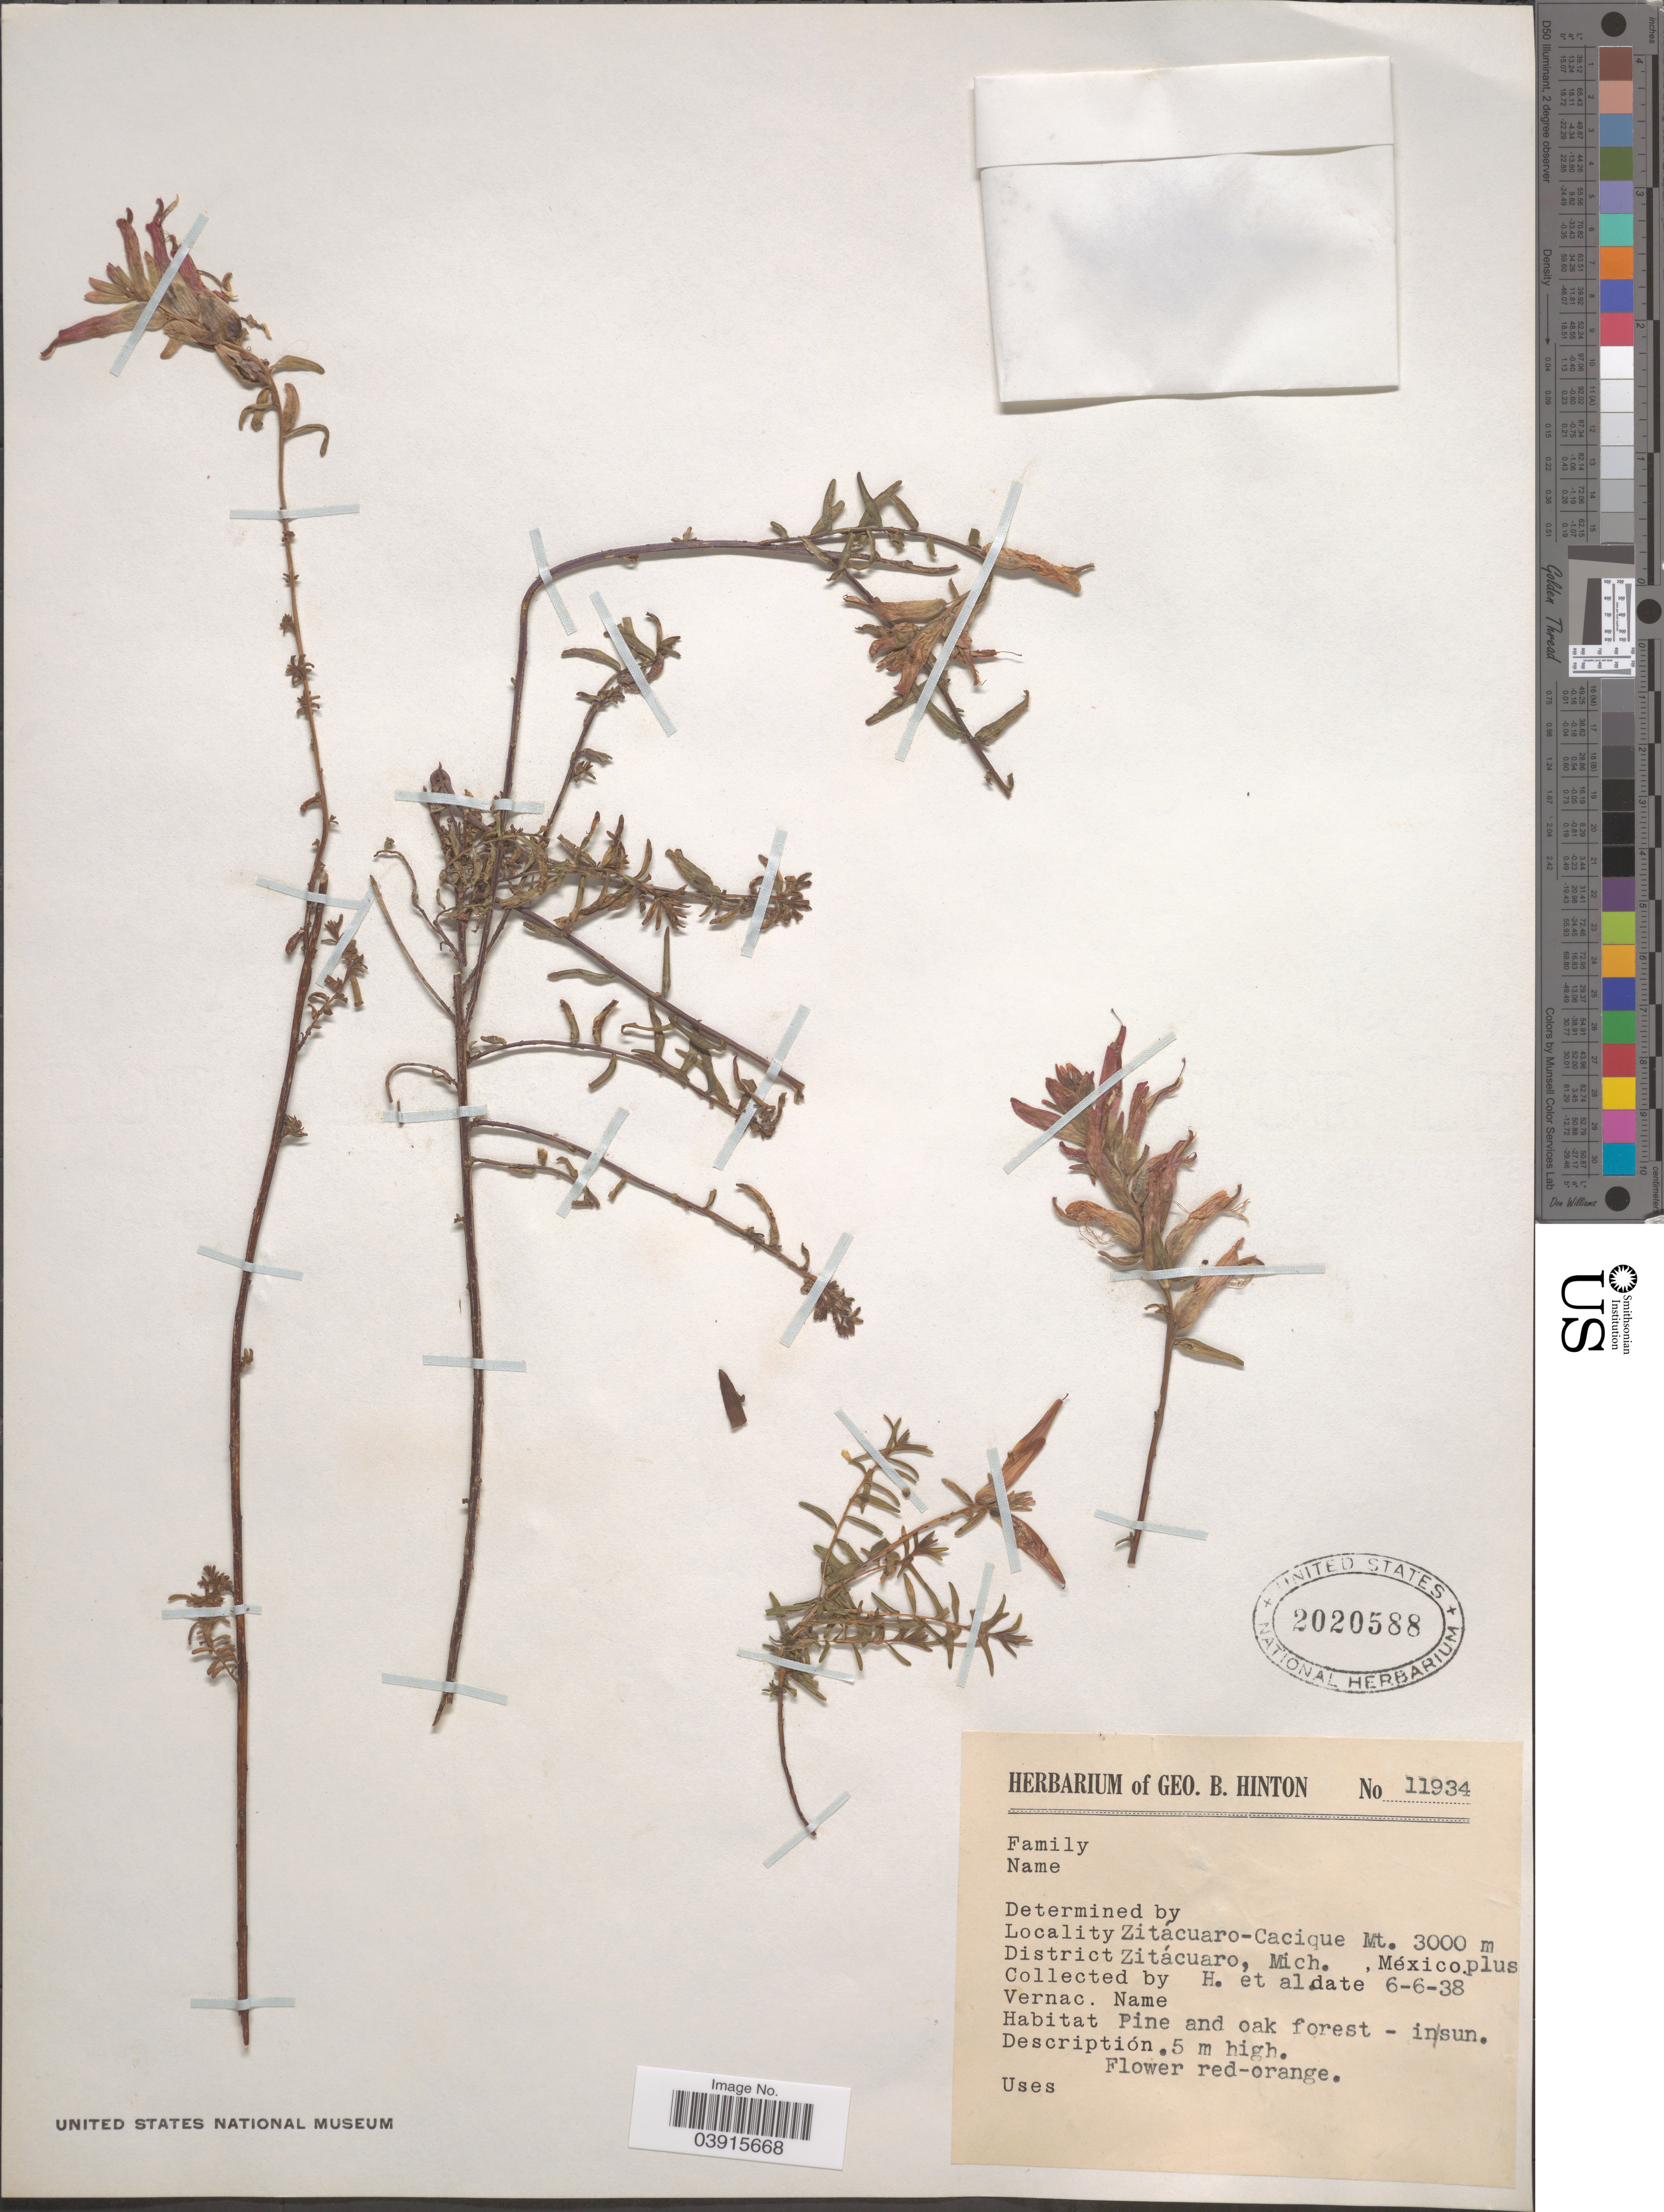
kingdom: Plantae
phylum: Tracheophyta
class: Magnoliopsida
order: Lamiales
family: Orobanchaceae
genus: Castilleja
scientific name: Castilleja tenuiflora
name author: Benth.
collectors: G. B. Hinton & et al.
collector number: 11934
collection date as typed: Transcribed d/m/y: 6/6/38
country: Mexico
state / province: Michoacán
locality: Zitácuaro-Cacique Mt. District Zitácuaro.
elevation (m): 3000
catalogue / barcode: US 2020588